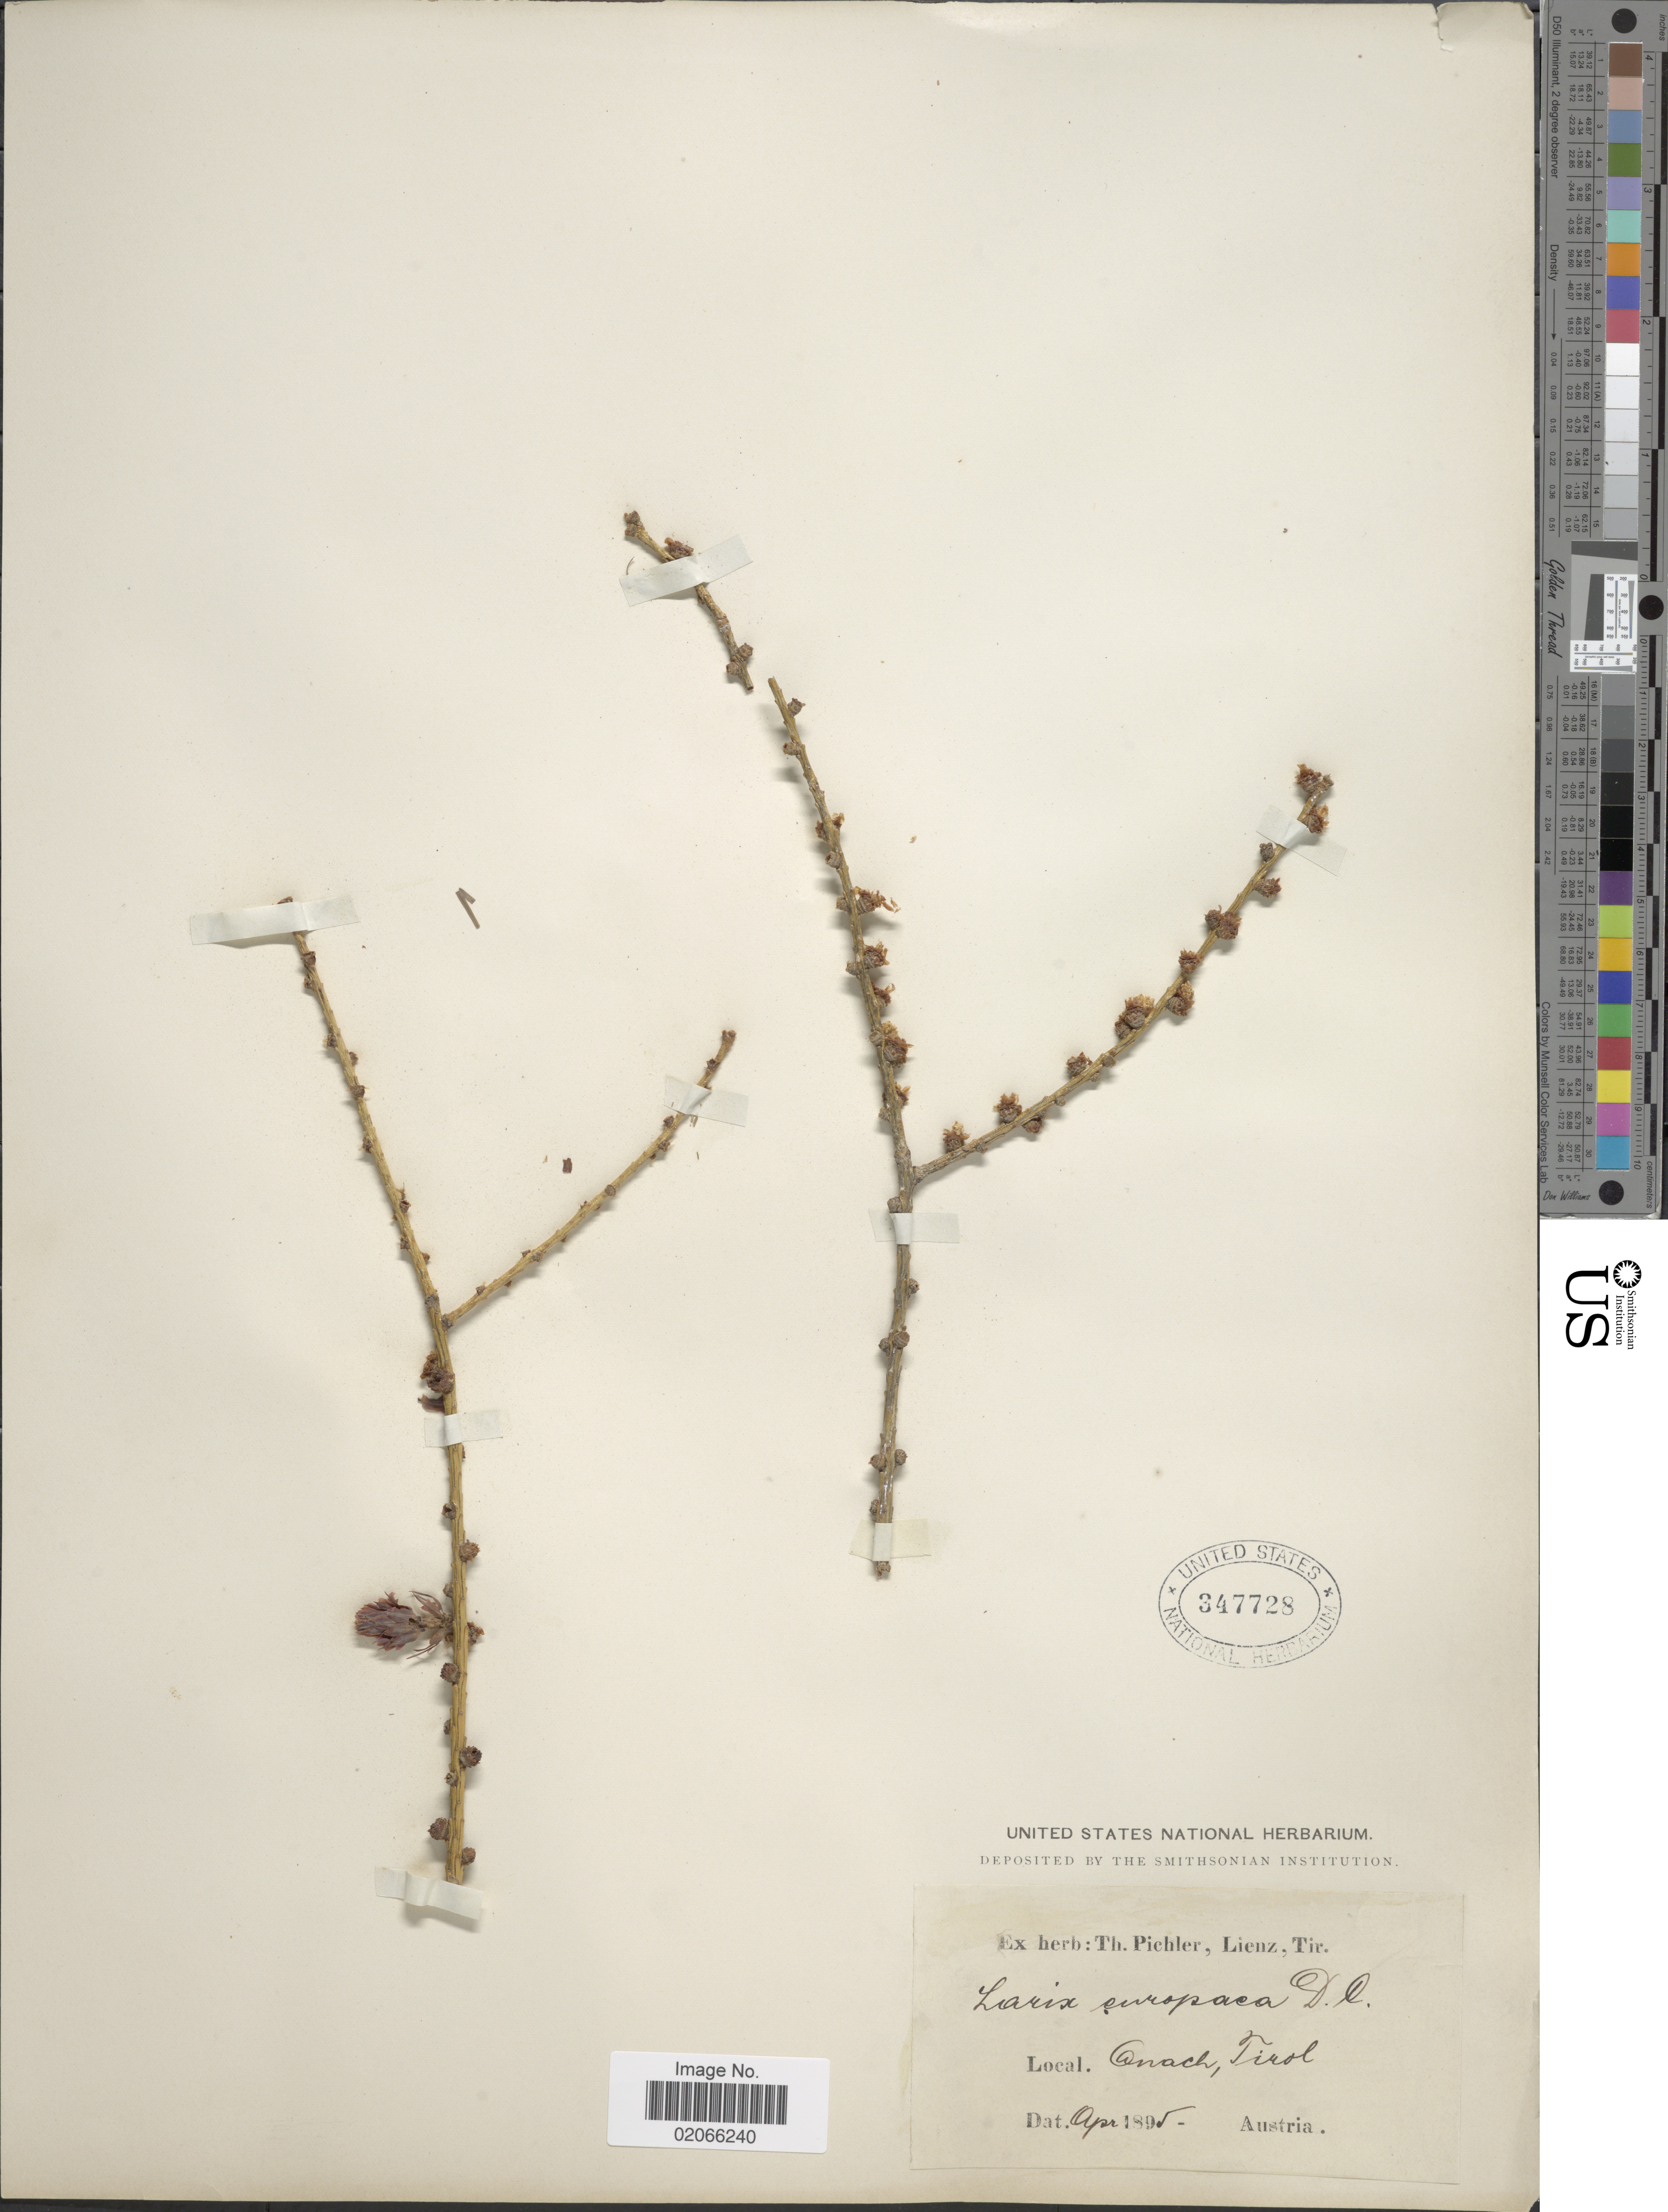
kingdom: Plantae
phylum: Tracheophyta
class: Pinopsida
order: Pinales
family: Pinaceae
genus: Larix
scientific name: Larix decidua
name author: Mill.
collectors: ex herb. T. Pichler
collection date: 1895-04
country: Austria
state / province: Tirol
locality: Canach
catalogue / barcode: US 347728